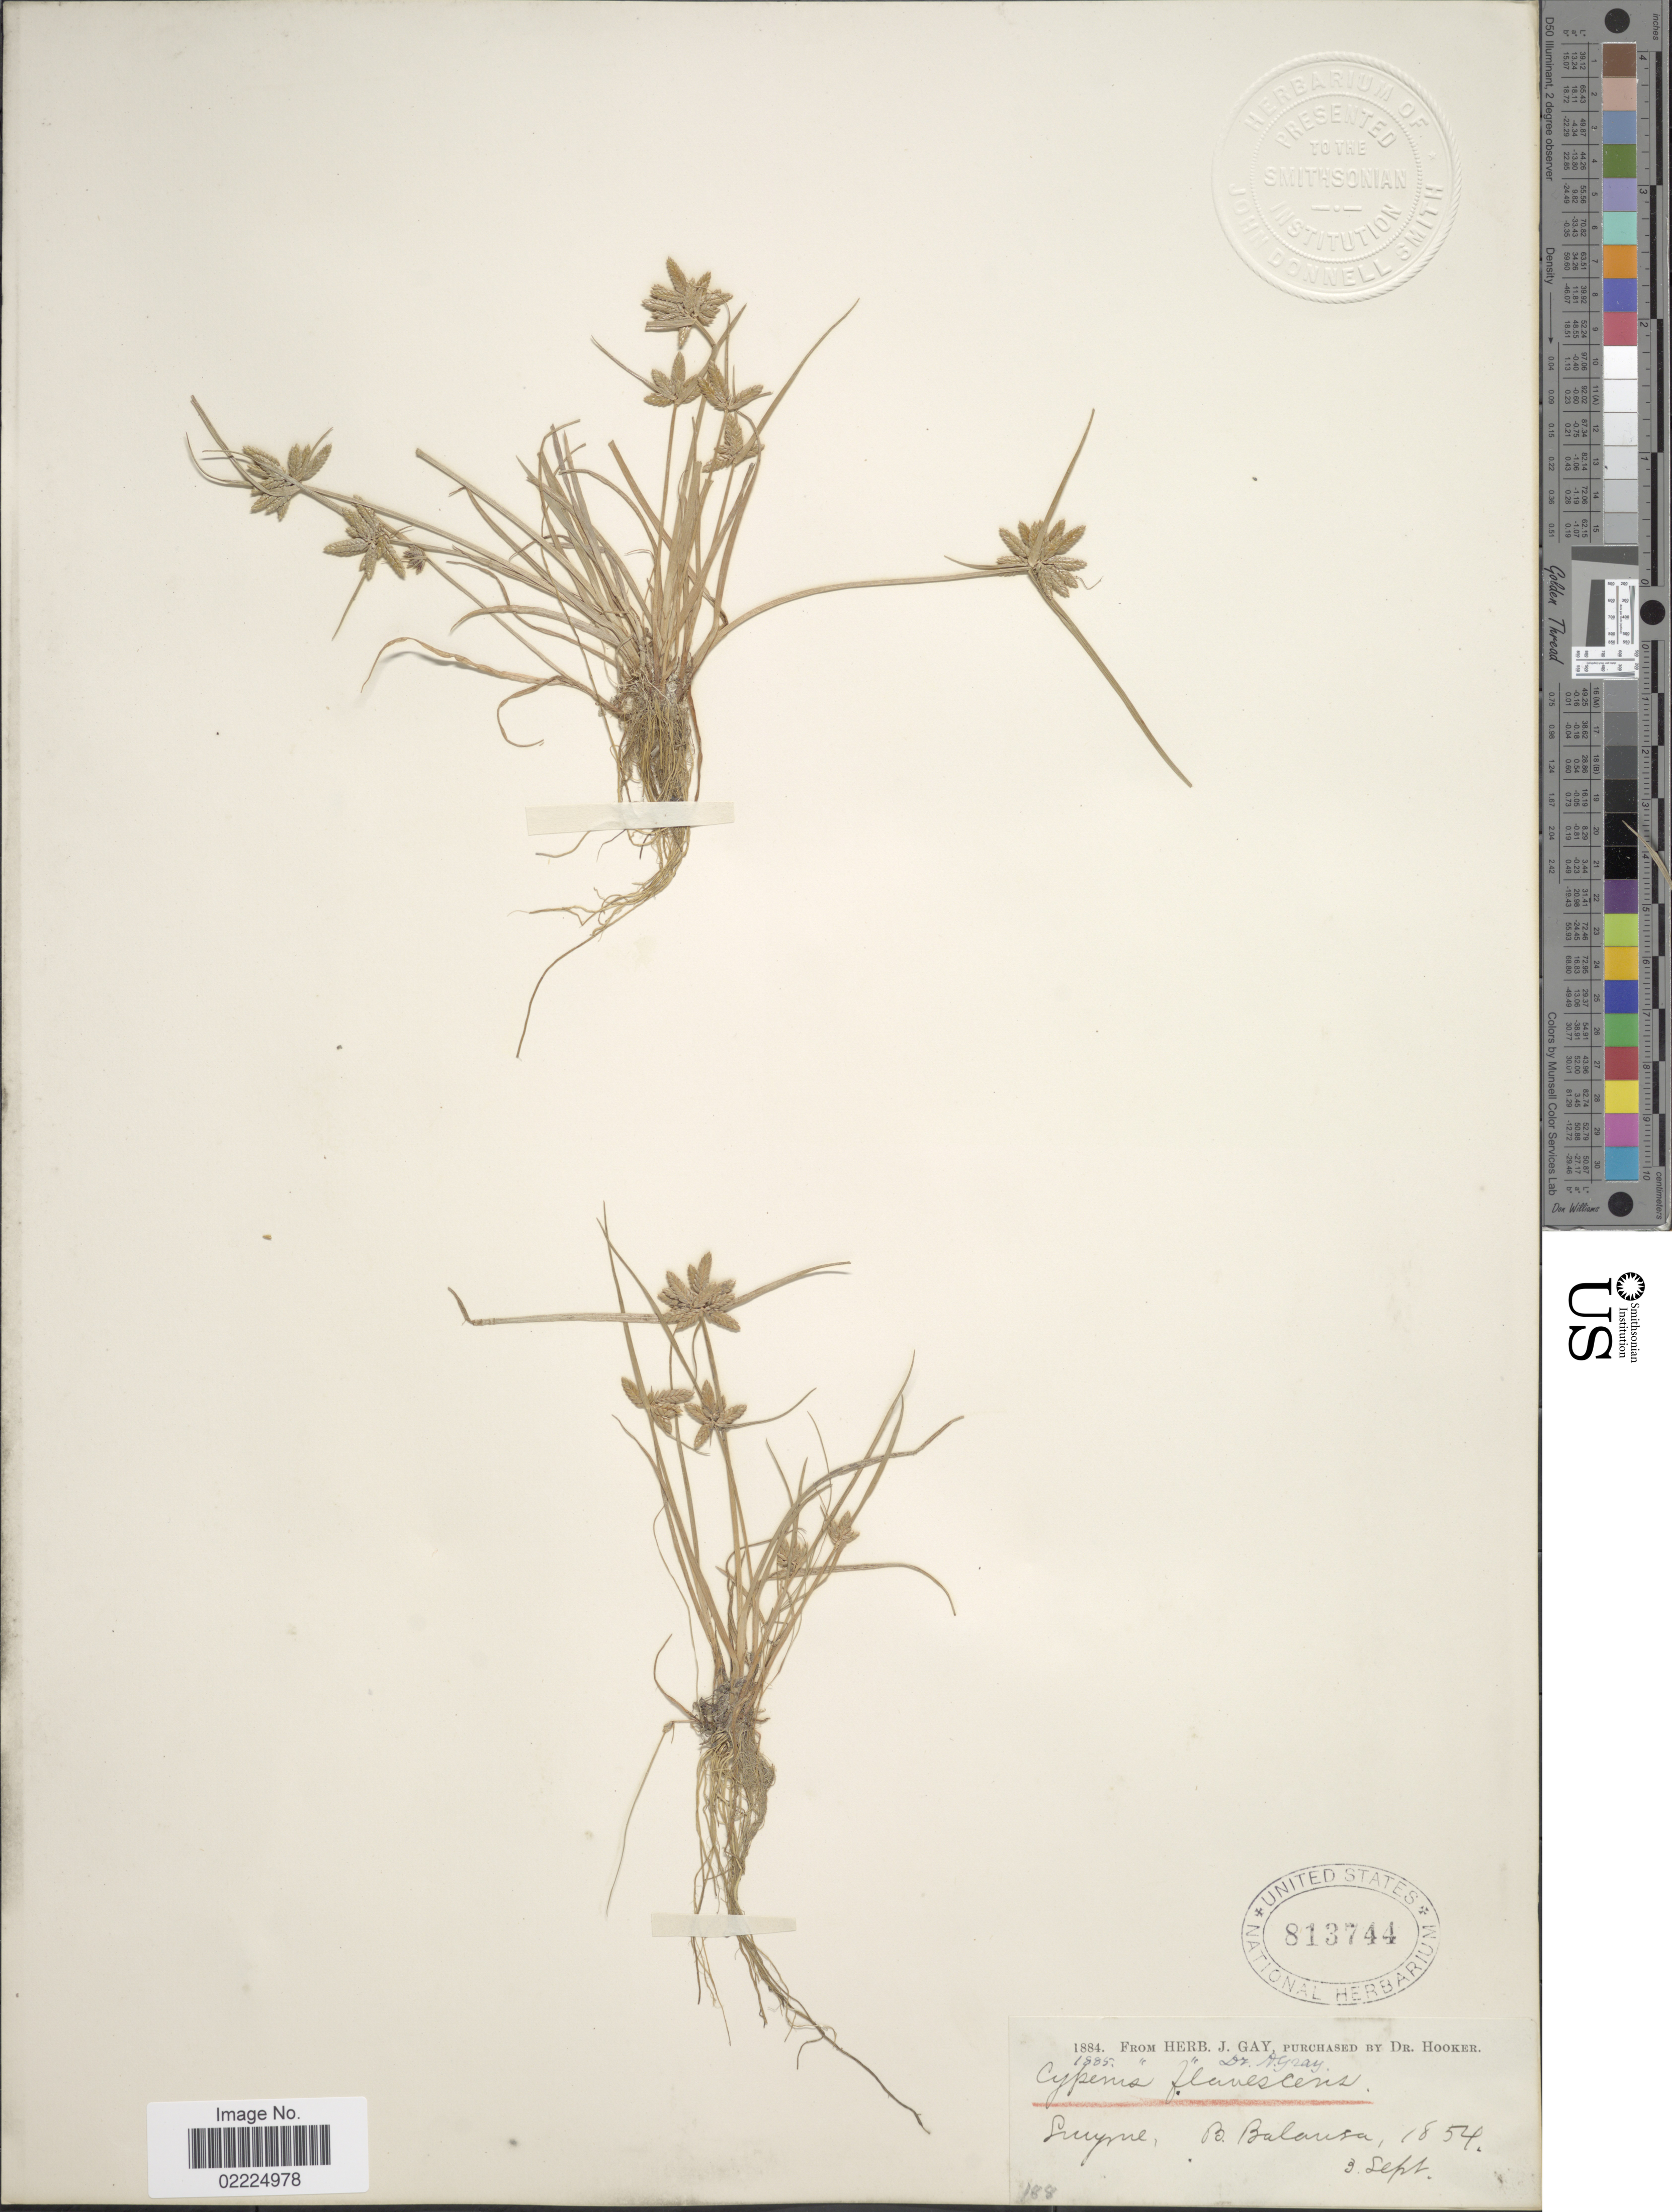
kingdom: Plantae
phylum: Tracheophyta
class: Liliopsida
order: Poales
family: Cyperaceae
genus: Cyperus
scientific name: Cyperus flavescens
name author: L.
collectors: B. Balansa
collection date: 1854-09-03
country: Turkey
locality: Smyrne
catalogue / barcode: US 813744